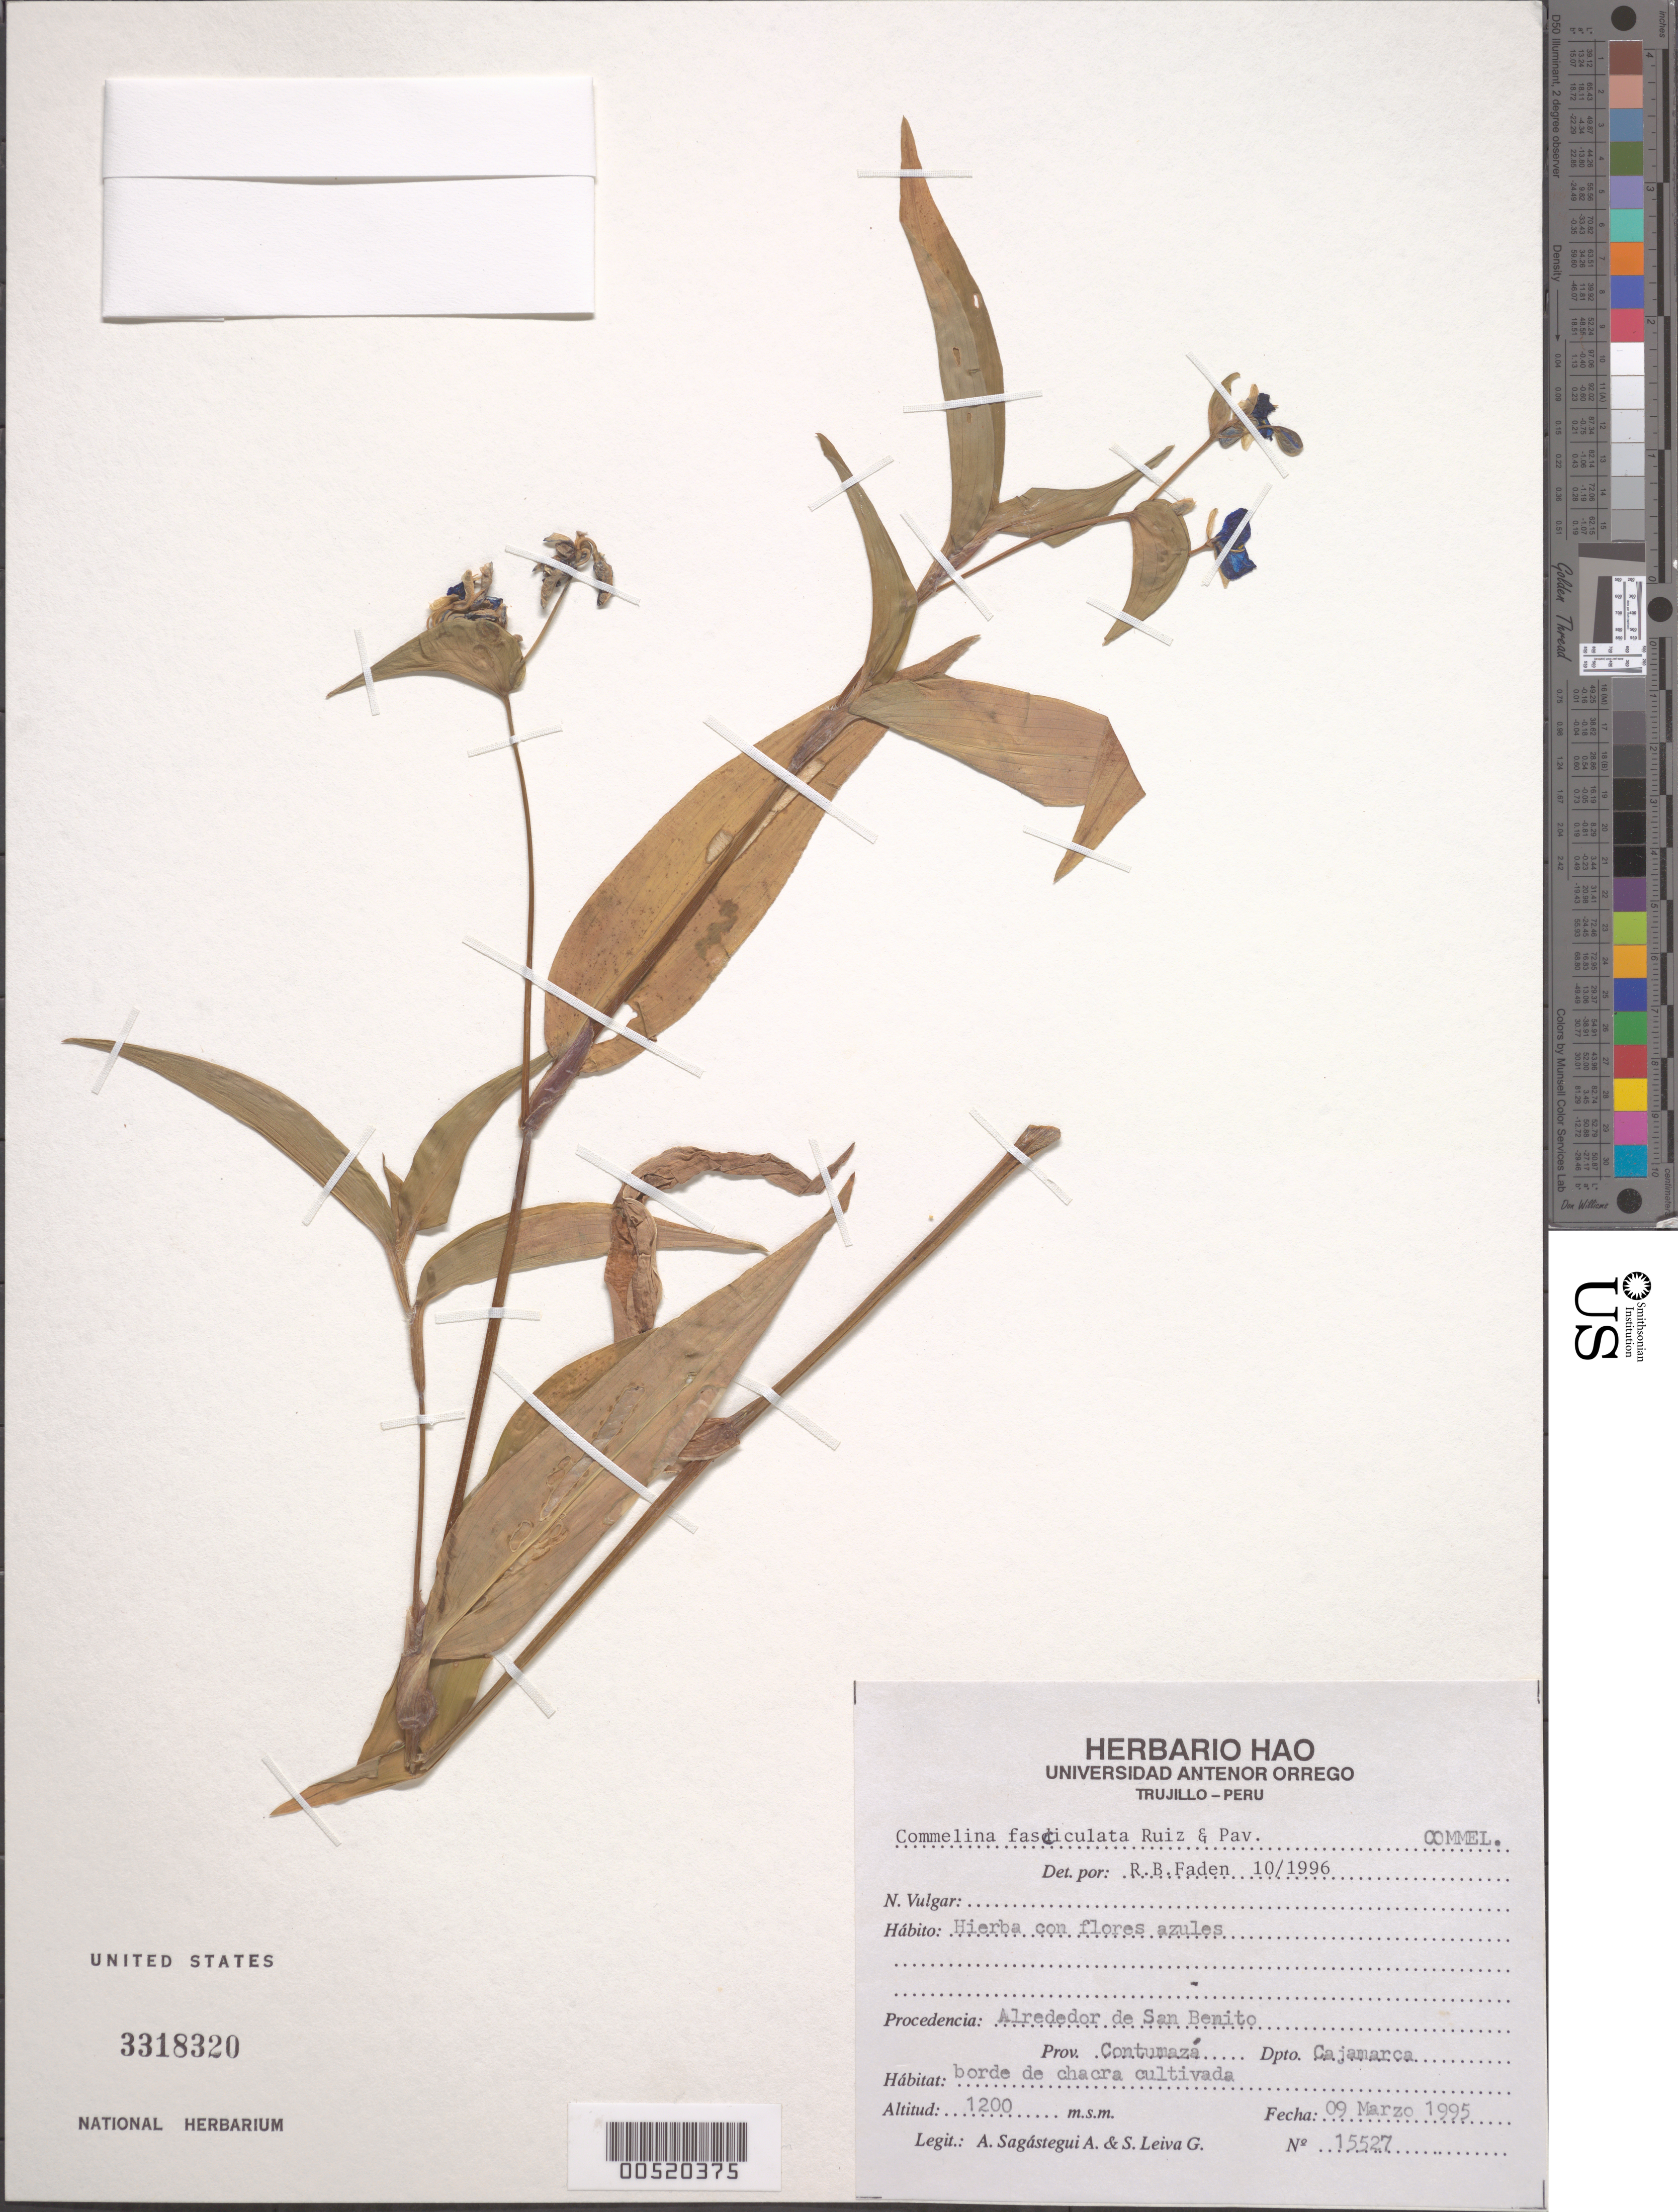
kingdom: Plantae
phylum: Tracheophyta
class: Liliopsida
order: Commelinales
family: Commelinaceae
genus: Commelina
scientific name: Commelina fasciculata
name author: Ruiz & Pav.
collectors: A. Sagástegui A. & S. Leiva G.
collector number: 15527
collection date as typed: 09 Mar 1995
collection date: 1995-03-09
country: Peru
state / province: Cajamarca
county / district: Contumazá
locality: alrededor de San Benito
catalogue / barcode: US 3318320